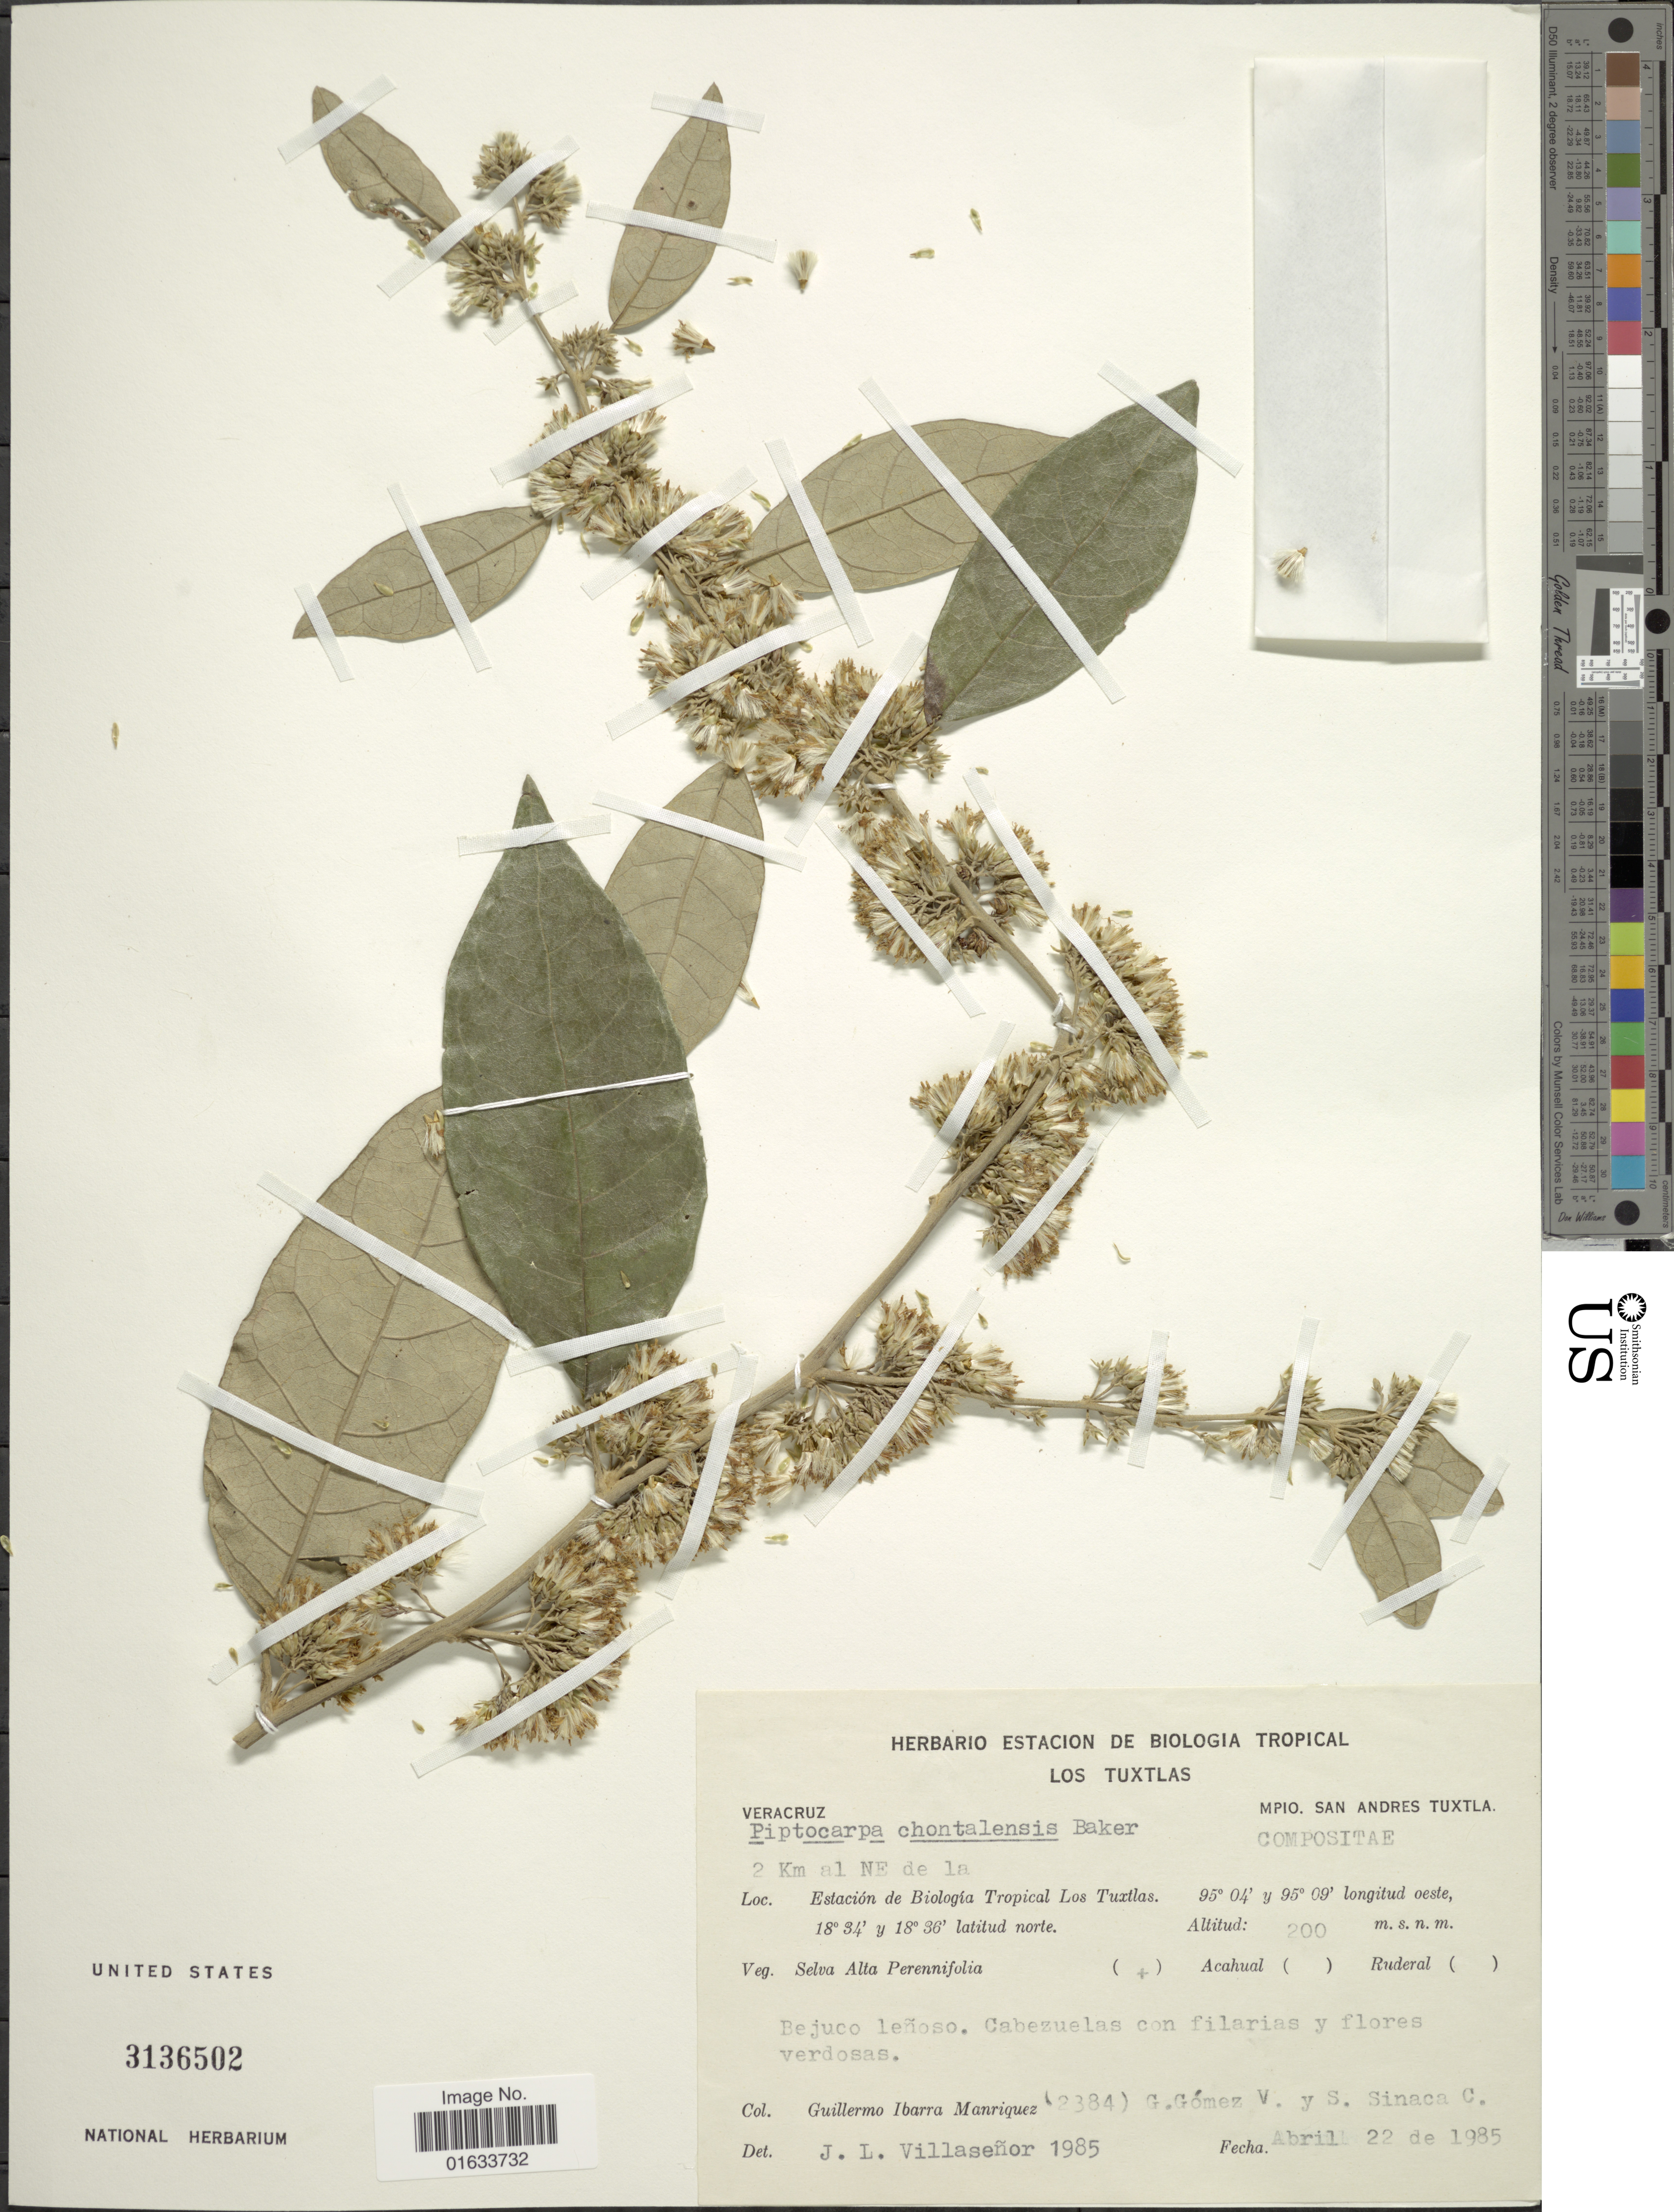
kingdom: Plantae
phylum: Tracheophyta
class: Magnoliopsida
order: Asterales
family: Asteraceae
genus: Piptocarpha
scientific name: Piptocarpha poeppigiana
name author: (DC.) Baker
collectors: G. Manriquez, G. Gomez V. & S. Sinaca Colin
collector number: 2384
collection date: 1985-04-22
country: Mexico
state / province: Veracruz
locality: Veracruz. Mpio. San Andres Tuctla. 2 Km al NE de la Estación de Biología Tropical Los Tuxtlas.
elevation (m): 200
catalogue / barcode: US 3136502